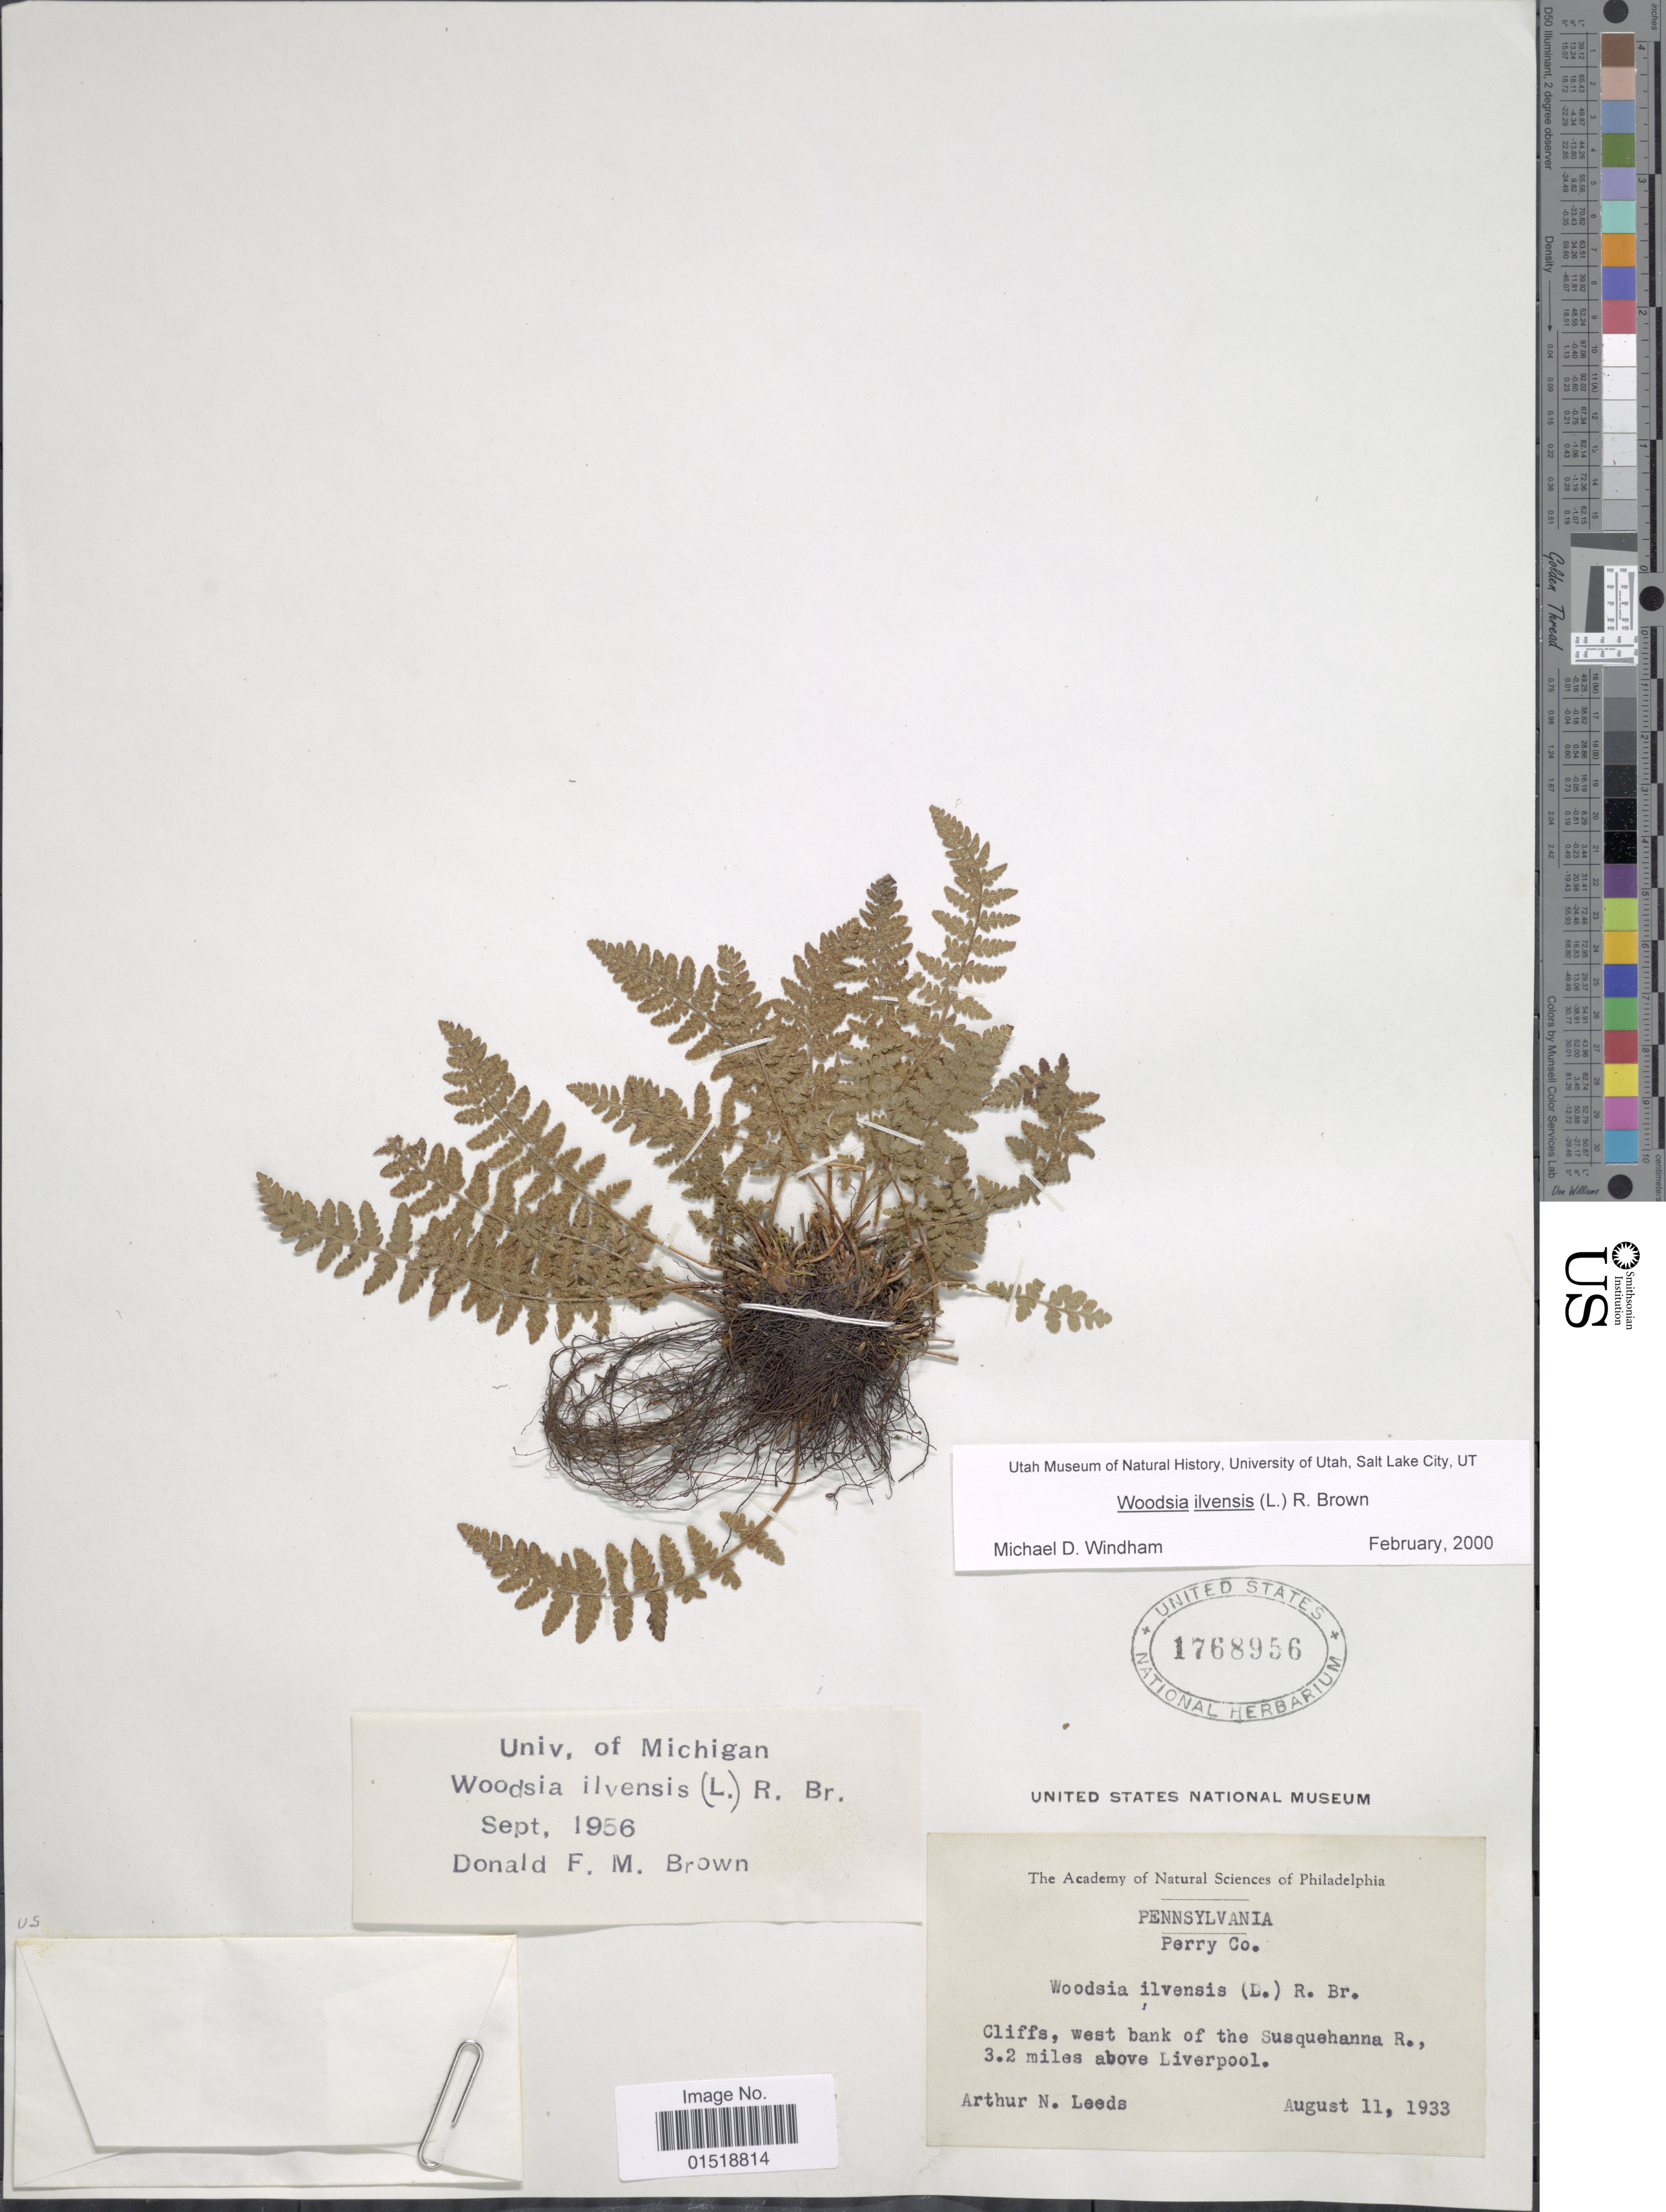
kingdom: Plantae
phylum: Tracheophyta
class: Polypodiopsida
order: Polypodiales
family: Woodsiaceae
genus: Woodsia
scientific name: Woodsia ilvensis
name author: (L.) R. Br.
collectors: A. N. Leeds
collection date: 1933-08-11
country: United States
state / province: Pennsylvania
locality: Perry Co, Cliff, west bank of the Susquehanna R., 3.2 miles above Liverpool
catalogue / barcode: US 1768956